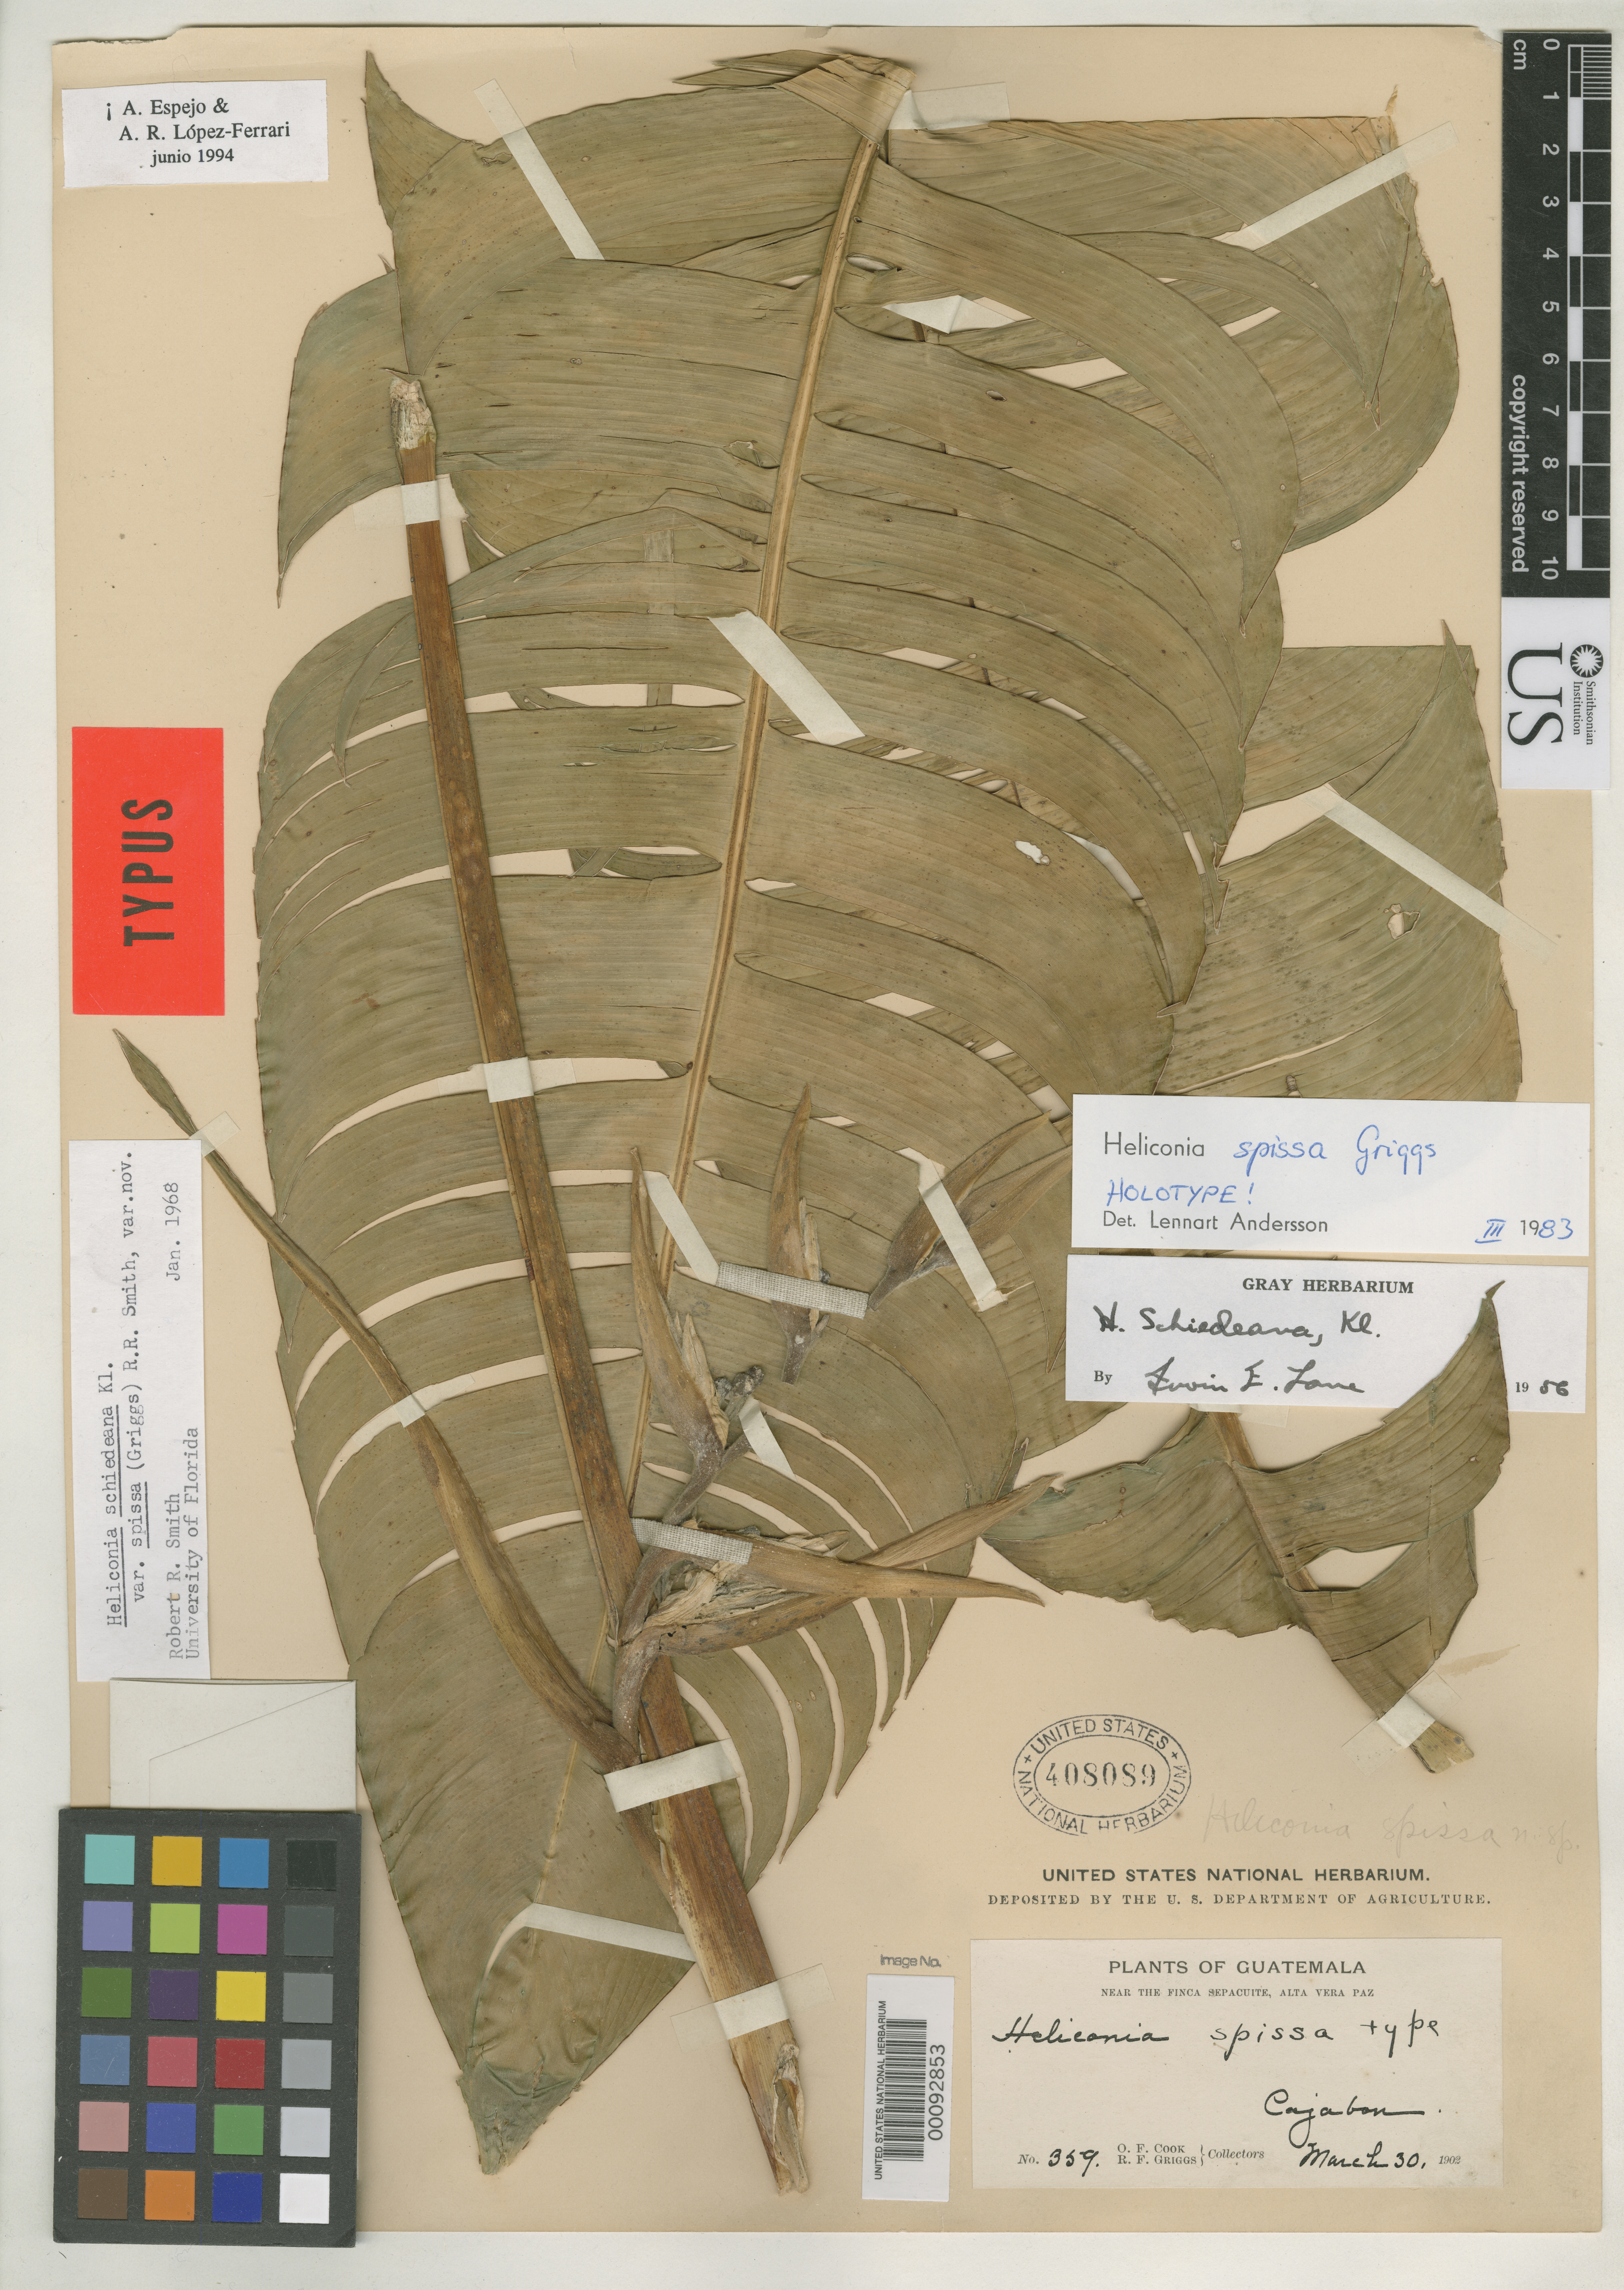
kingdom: Plantae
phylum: Tracheophyta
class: Liliopsida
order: Zingiberales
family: Heliconiaceae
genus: Heliconia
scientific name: Heliconia spissa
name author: R.F. Griggs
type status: Holotype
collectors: O. F. Cook & R. F. Griggs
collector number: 359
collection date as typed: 30 Mar 1902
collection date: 1902-03-30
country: Guatemala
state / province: Alta Verapaz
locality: Cahabon, near Finca Sepacuite.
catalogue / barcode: US 408089